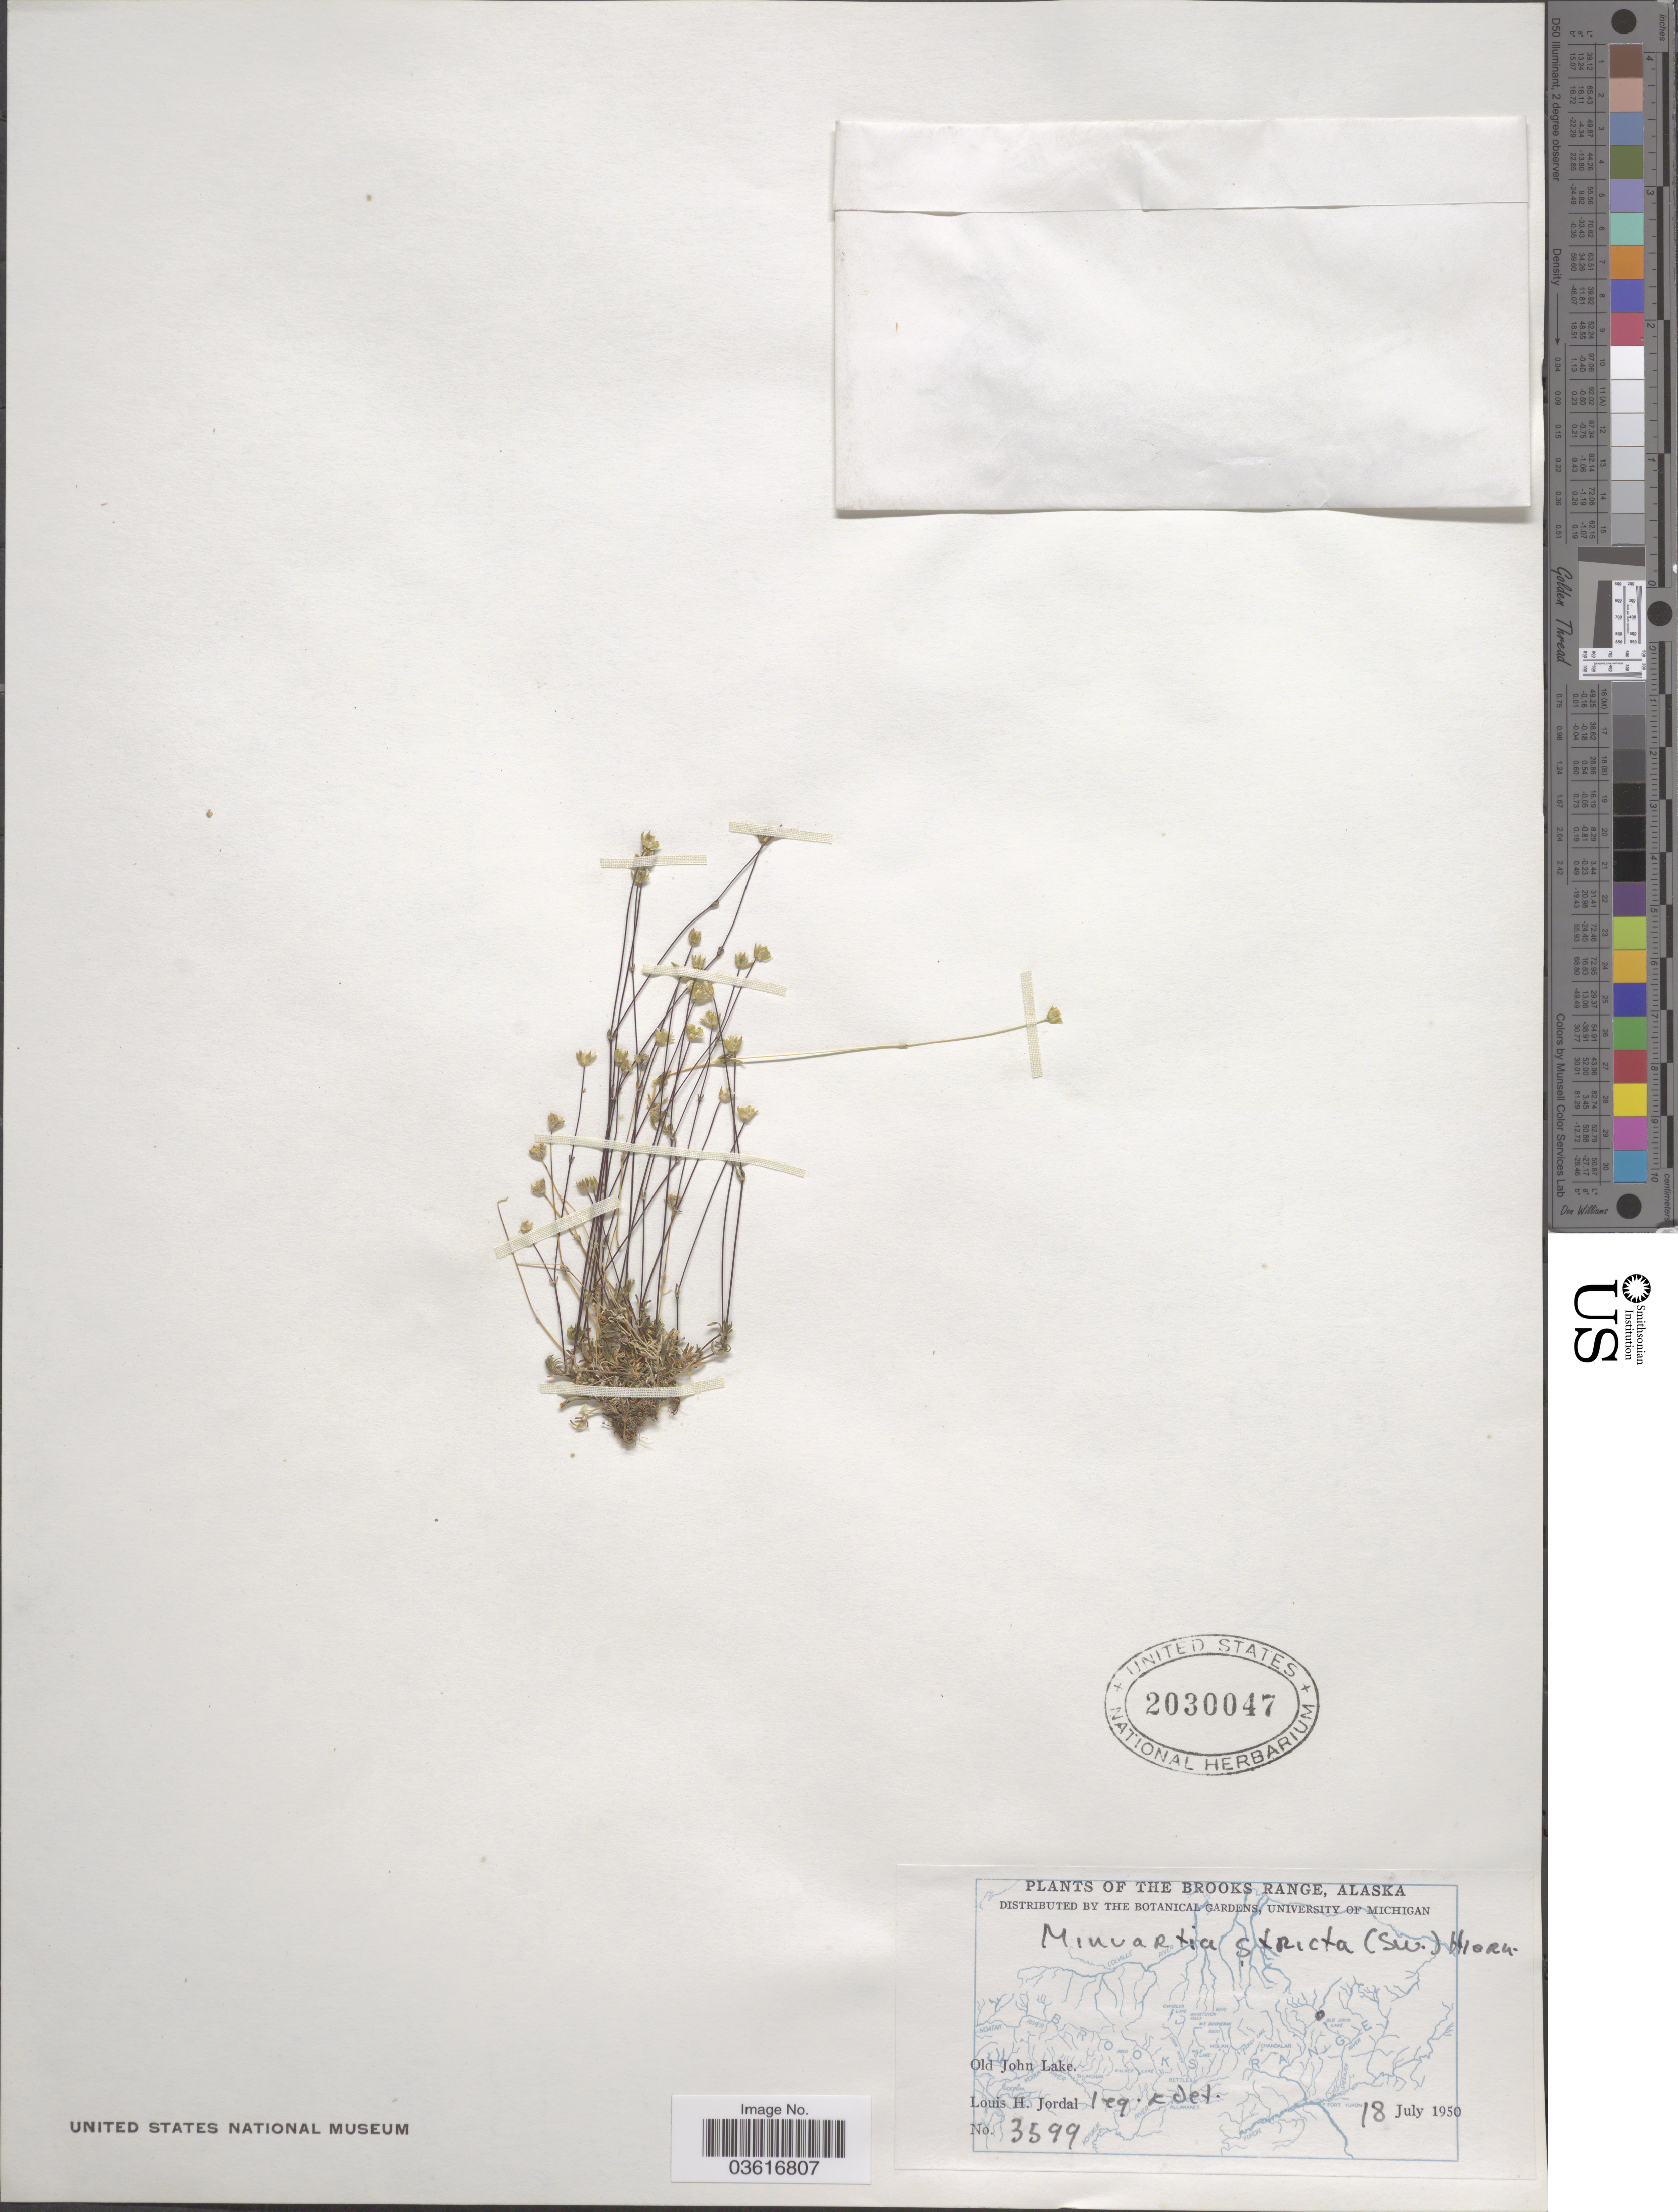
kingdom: Plantae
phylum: Tracheophyta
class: Magnoliopsida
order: Caryophyllales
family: Caryophyllaceae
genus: Minuartia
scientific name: Minuartia stricta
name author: (Sw.) Hiern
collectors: L. Jordal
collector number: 3599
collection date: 1950-07-18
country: United States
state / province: Alaska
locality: Brooks Range. Old John Lake.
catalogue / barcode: US 2030047